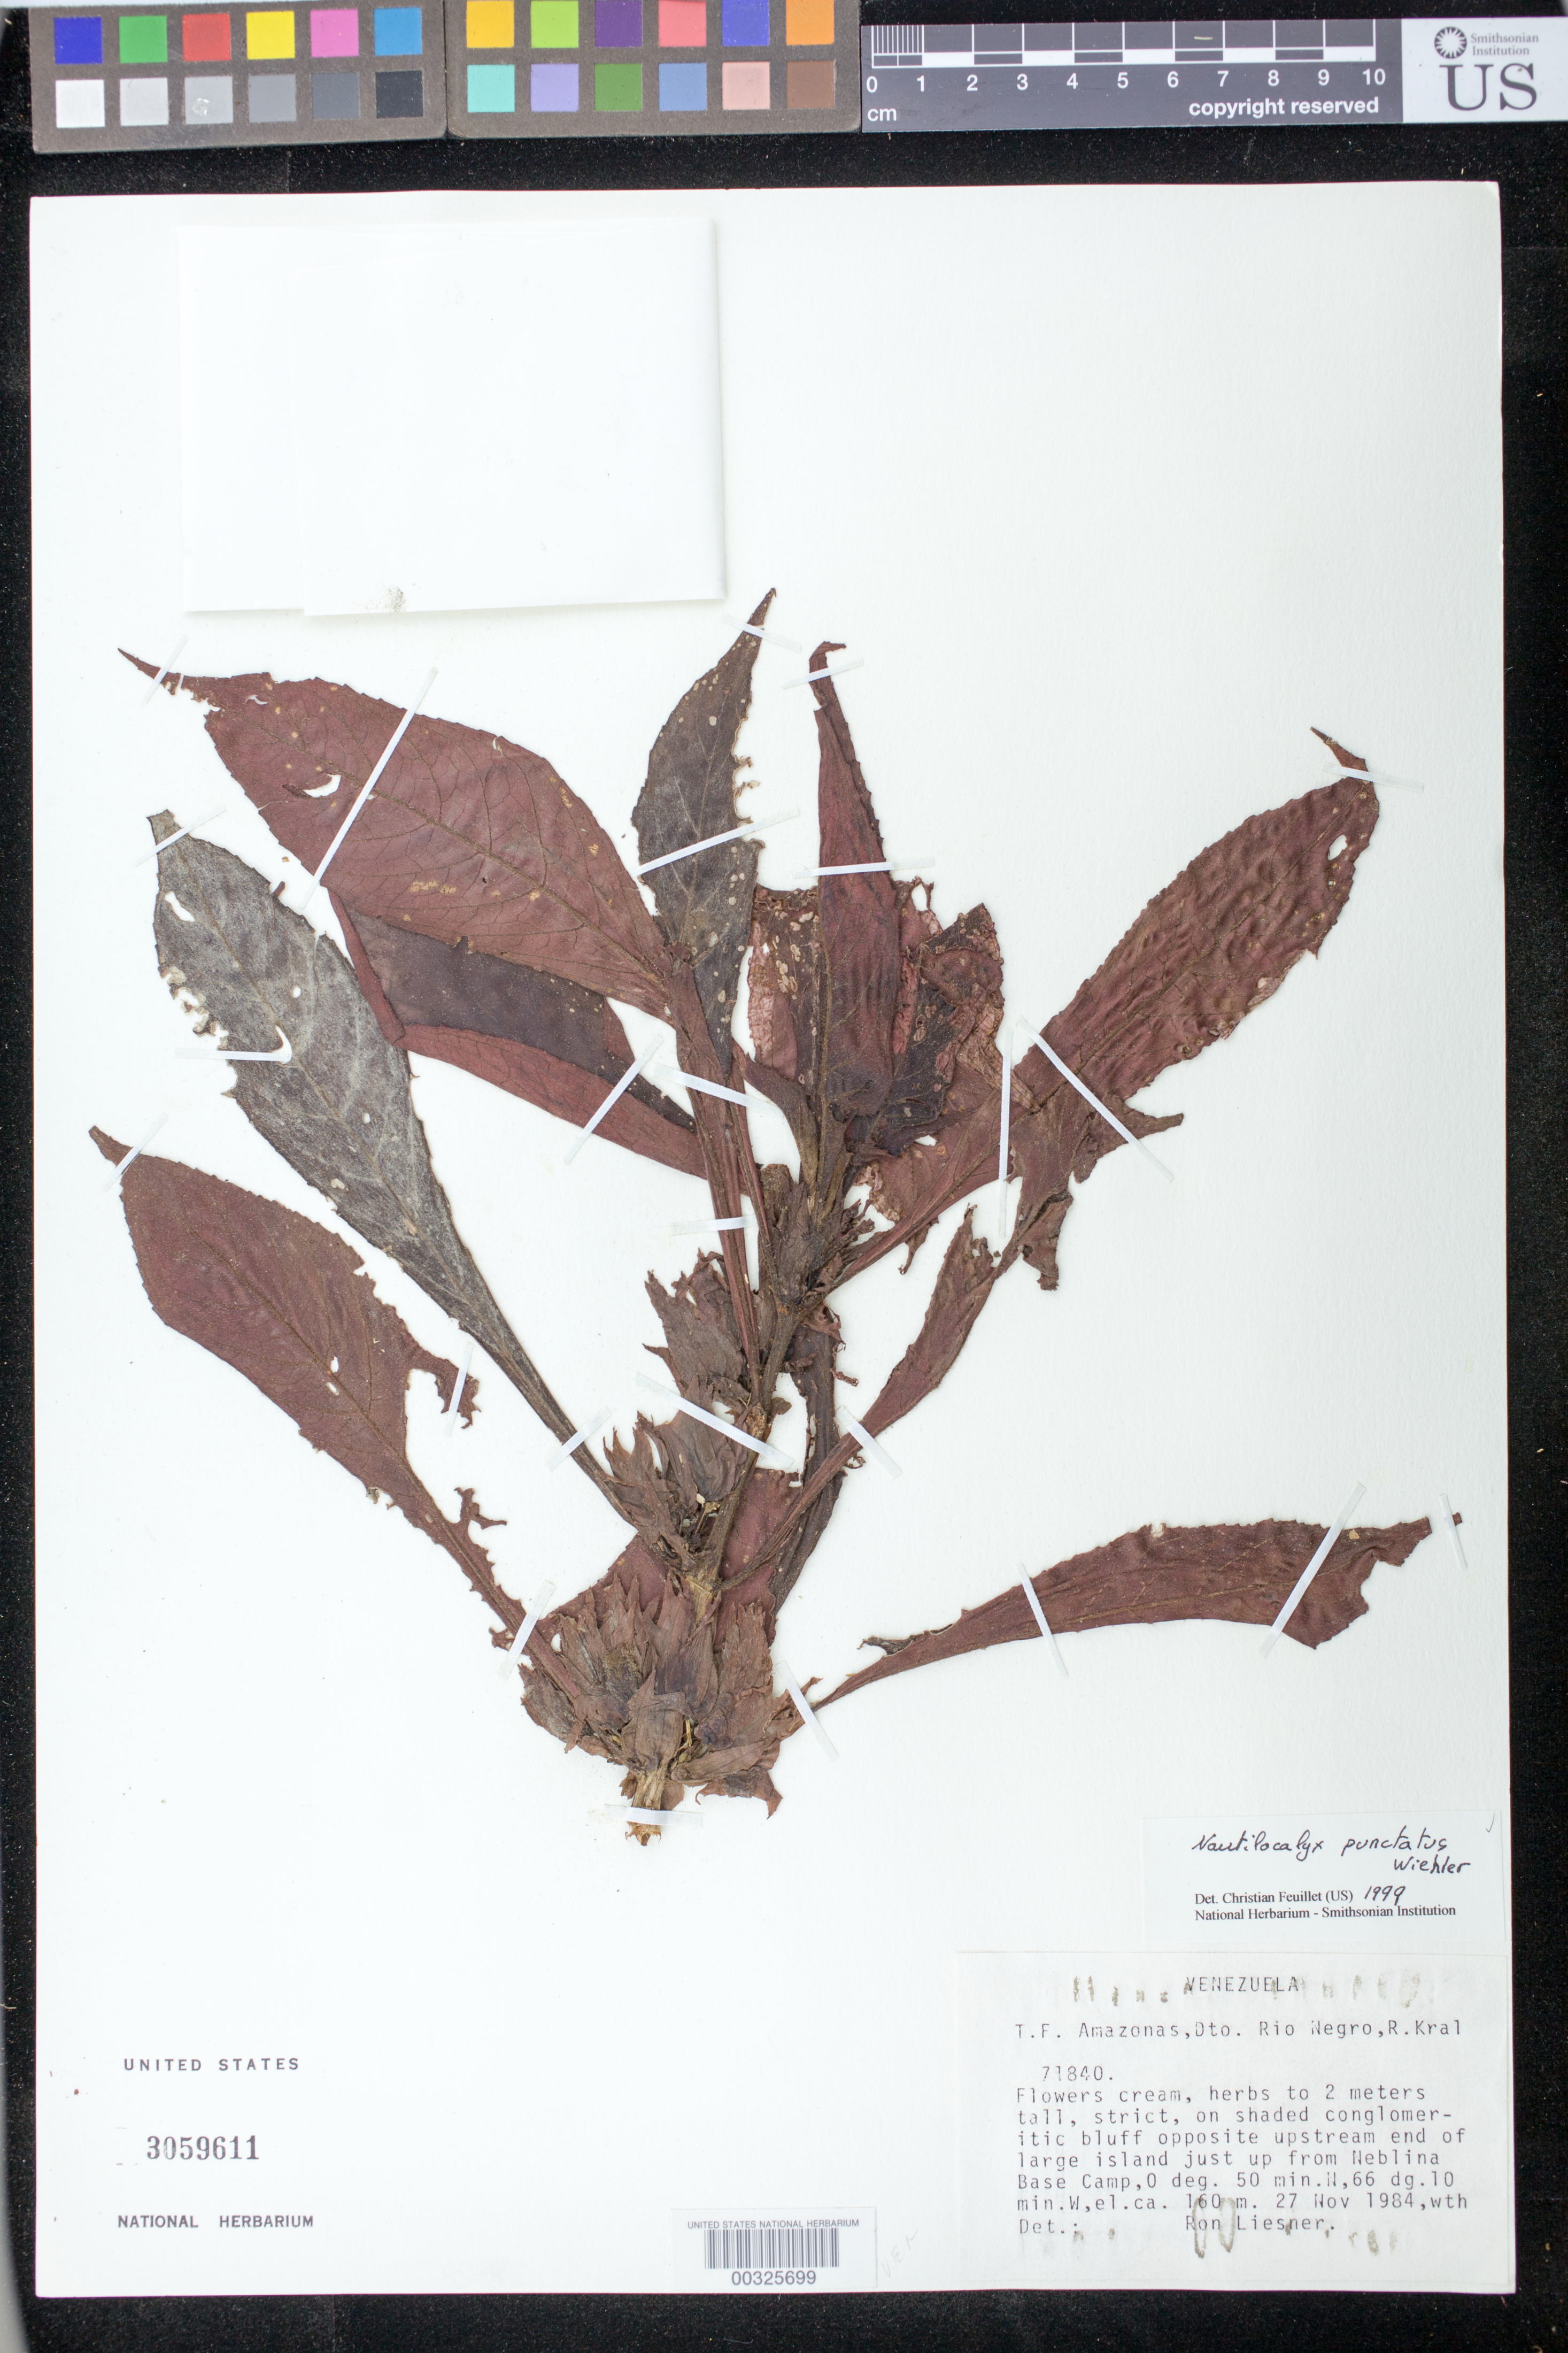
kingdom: Plantae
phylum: Tracheophyta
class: Magnoliopsida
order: Lamiales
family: Gesneriaceae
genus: Nautilocalyx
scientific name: Nautilocalyx punctatus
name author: Wiehler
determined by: Feuillet, C.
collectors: R. L. Liesner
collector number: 71840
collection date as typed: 27 Nov 1984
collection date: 1984-11-27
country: Venezuela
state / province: Amazonas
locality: Rio Negro Dept., R. Kral, just up from Neblina base camp, opposite upstream end of large island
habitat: On shaded conglomerate bluff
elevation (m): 160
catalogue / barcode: US 3059611